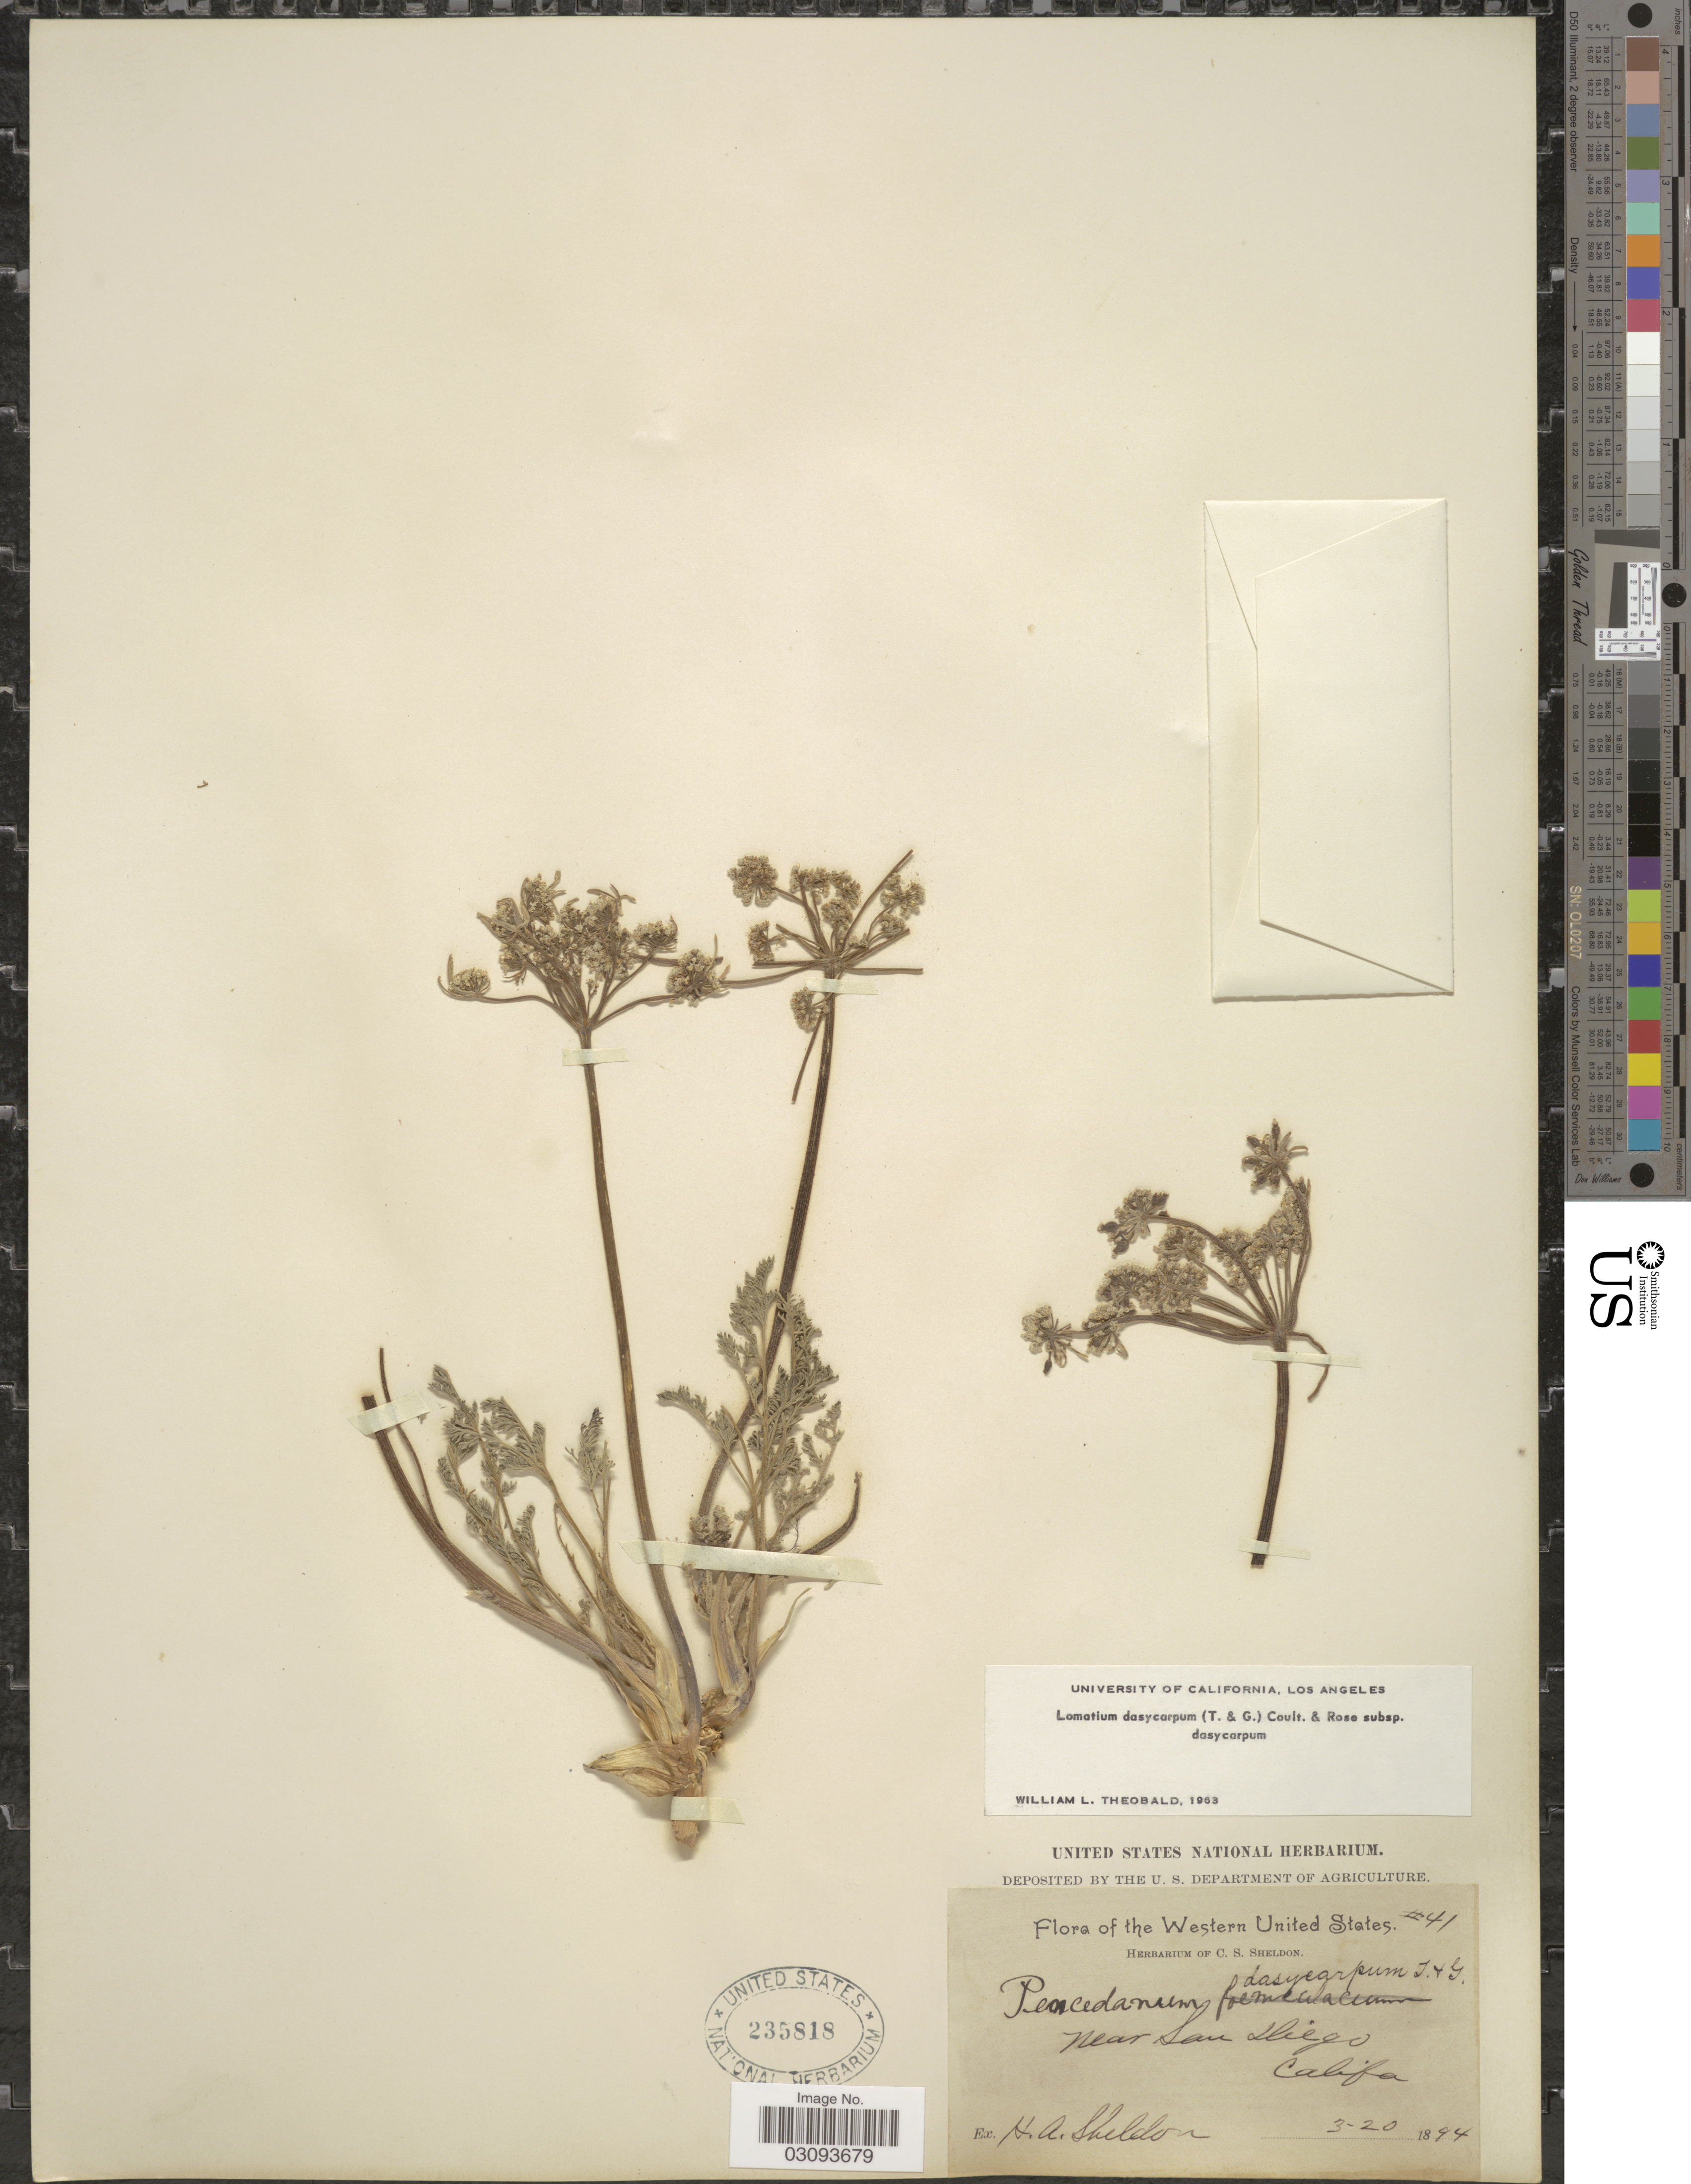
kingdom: Plantae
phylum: Tracheophyta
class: Magnoliopsida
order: Apiales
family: Apiaceae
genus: Lomatium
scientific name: Lomatium dasycarpum subsp. dasycarpum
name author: (Torr.) J.M. Coult. & Rose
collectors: C. S. Sheldon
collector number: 41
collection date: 1894-03-20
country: United States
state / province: California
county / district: San Diego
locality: Western United States. Near San Diego.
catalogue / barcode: US 235818